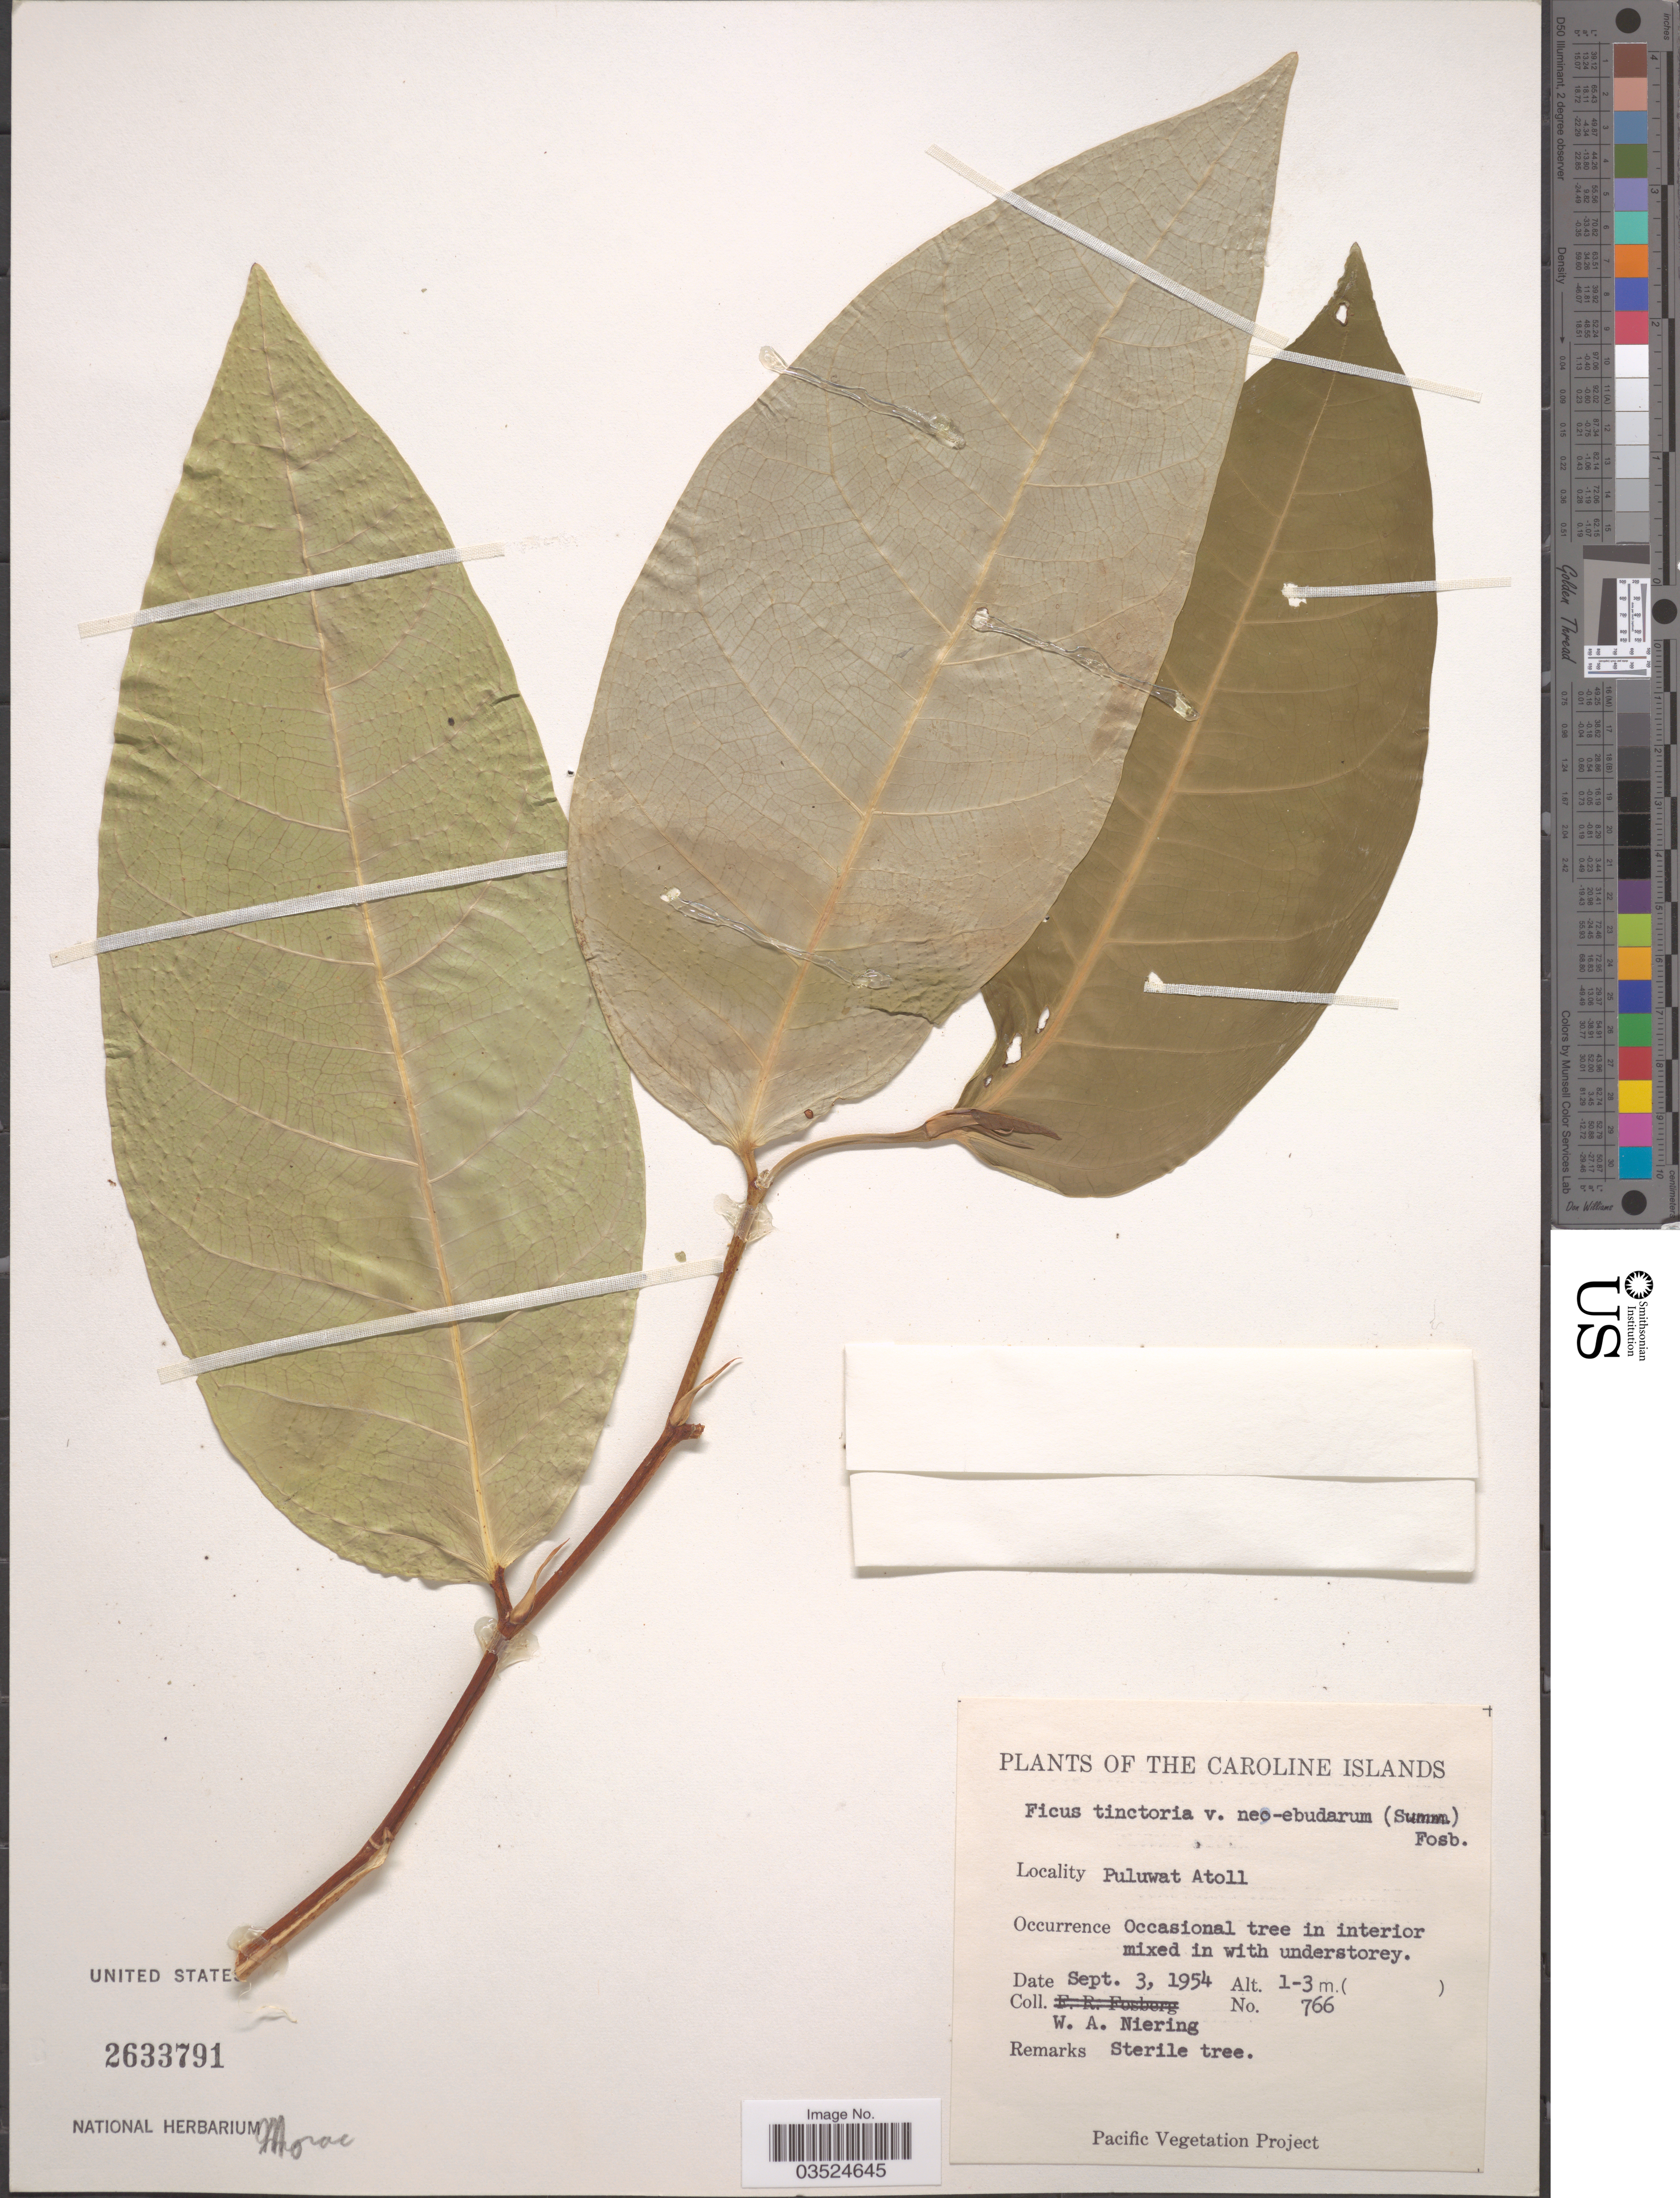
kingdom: Plantae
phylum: Tracheophyta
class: Magnoliopsida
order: Rosales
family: Moraceae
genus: Ficus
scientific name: Ficus tinctoria var. neoebudarum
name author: (Summerh.) Fosberg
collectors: W. Niering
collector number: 766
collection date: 1954-09-03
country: Micronesia, Federated States of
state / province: Truk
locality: The Caroline Islands. Puluwat Atoll.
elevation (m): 1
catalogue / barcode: US 2633791